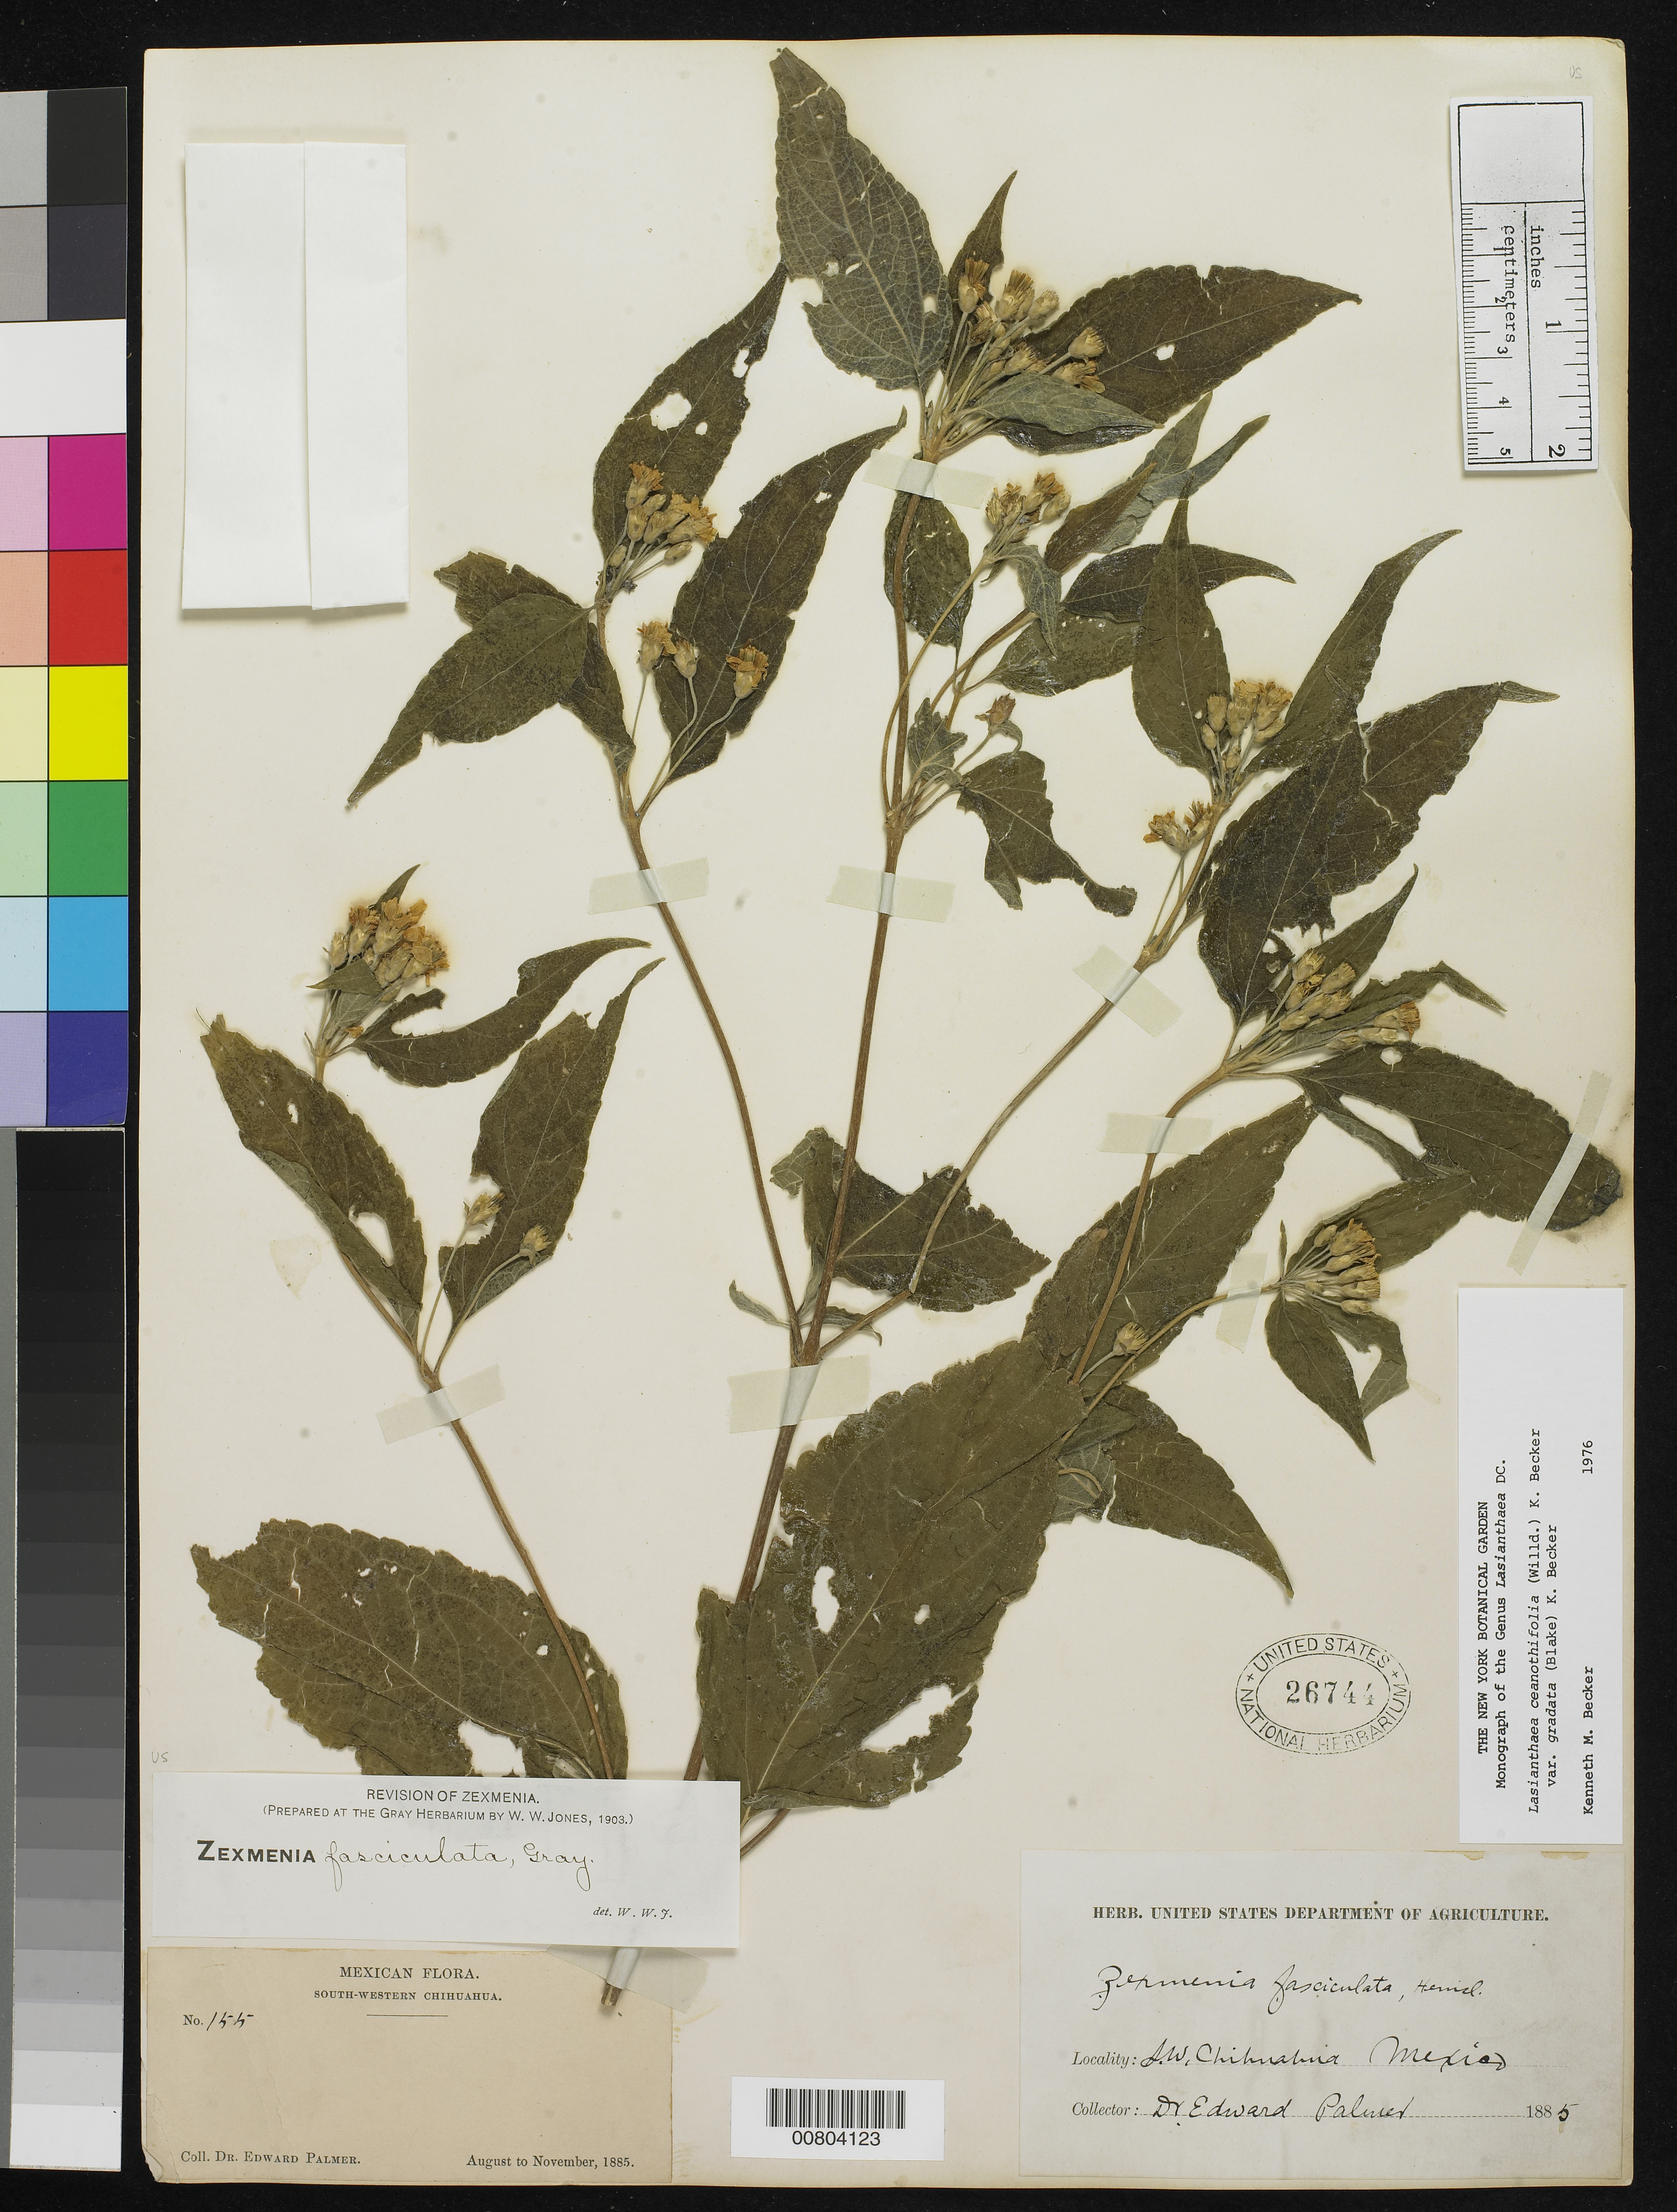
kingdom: Plantae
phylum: Tracheophyta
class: Magnoliopsida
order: Asterales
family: Asteraceae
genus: Lasianthaea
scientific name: Lasianthaea ceanothifolia var. gradata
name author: (S.F. Blake) K.M. Becker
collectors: E. Palmer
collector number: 155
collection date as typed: Aug 1885 to -- Nov 1885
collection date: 1885-08/1885-11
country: Mexico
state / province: Chihuahua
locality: South-Western Chihuahua.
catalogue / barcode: US 26744